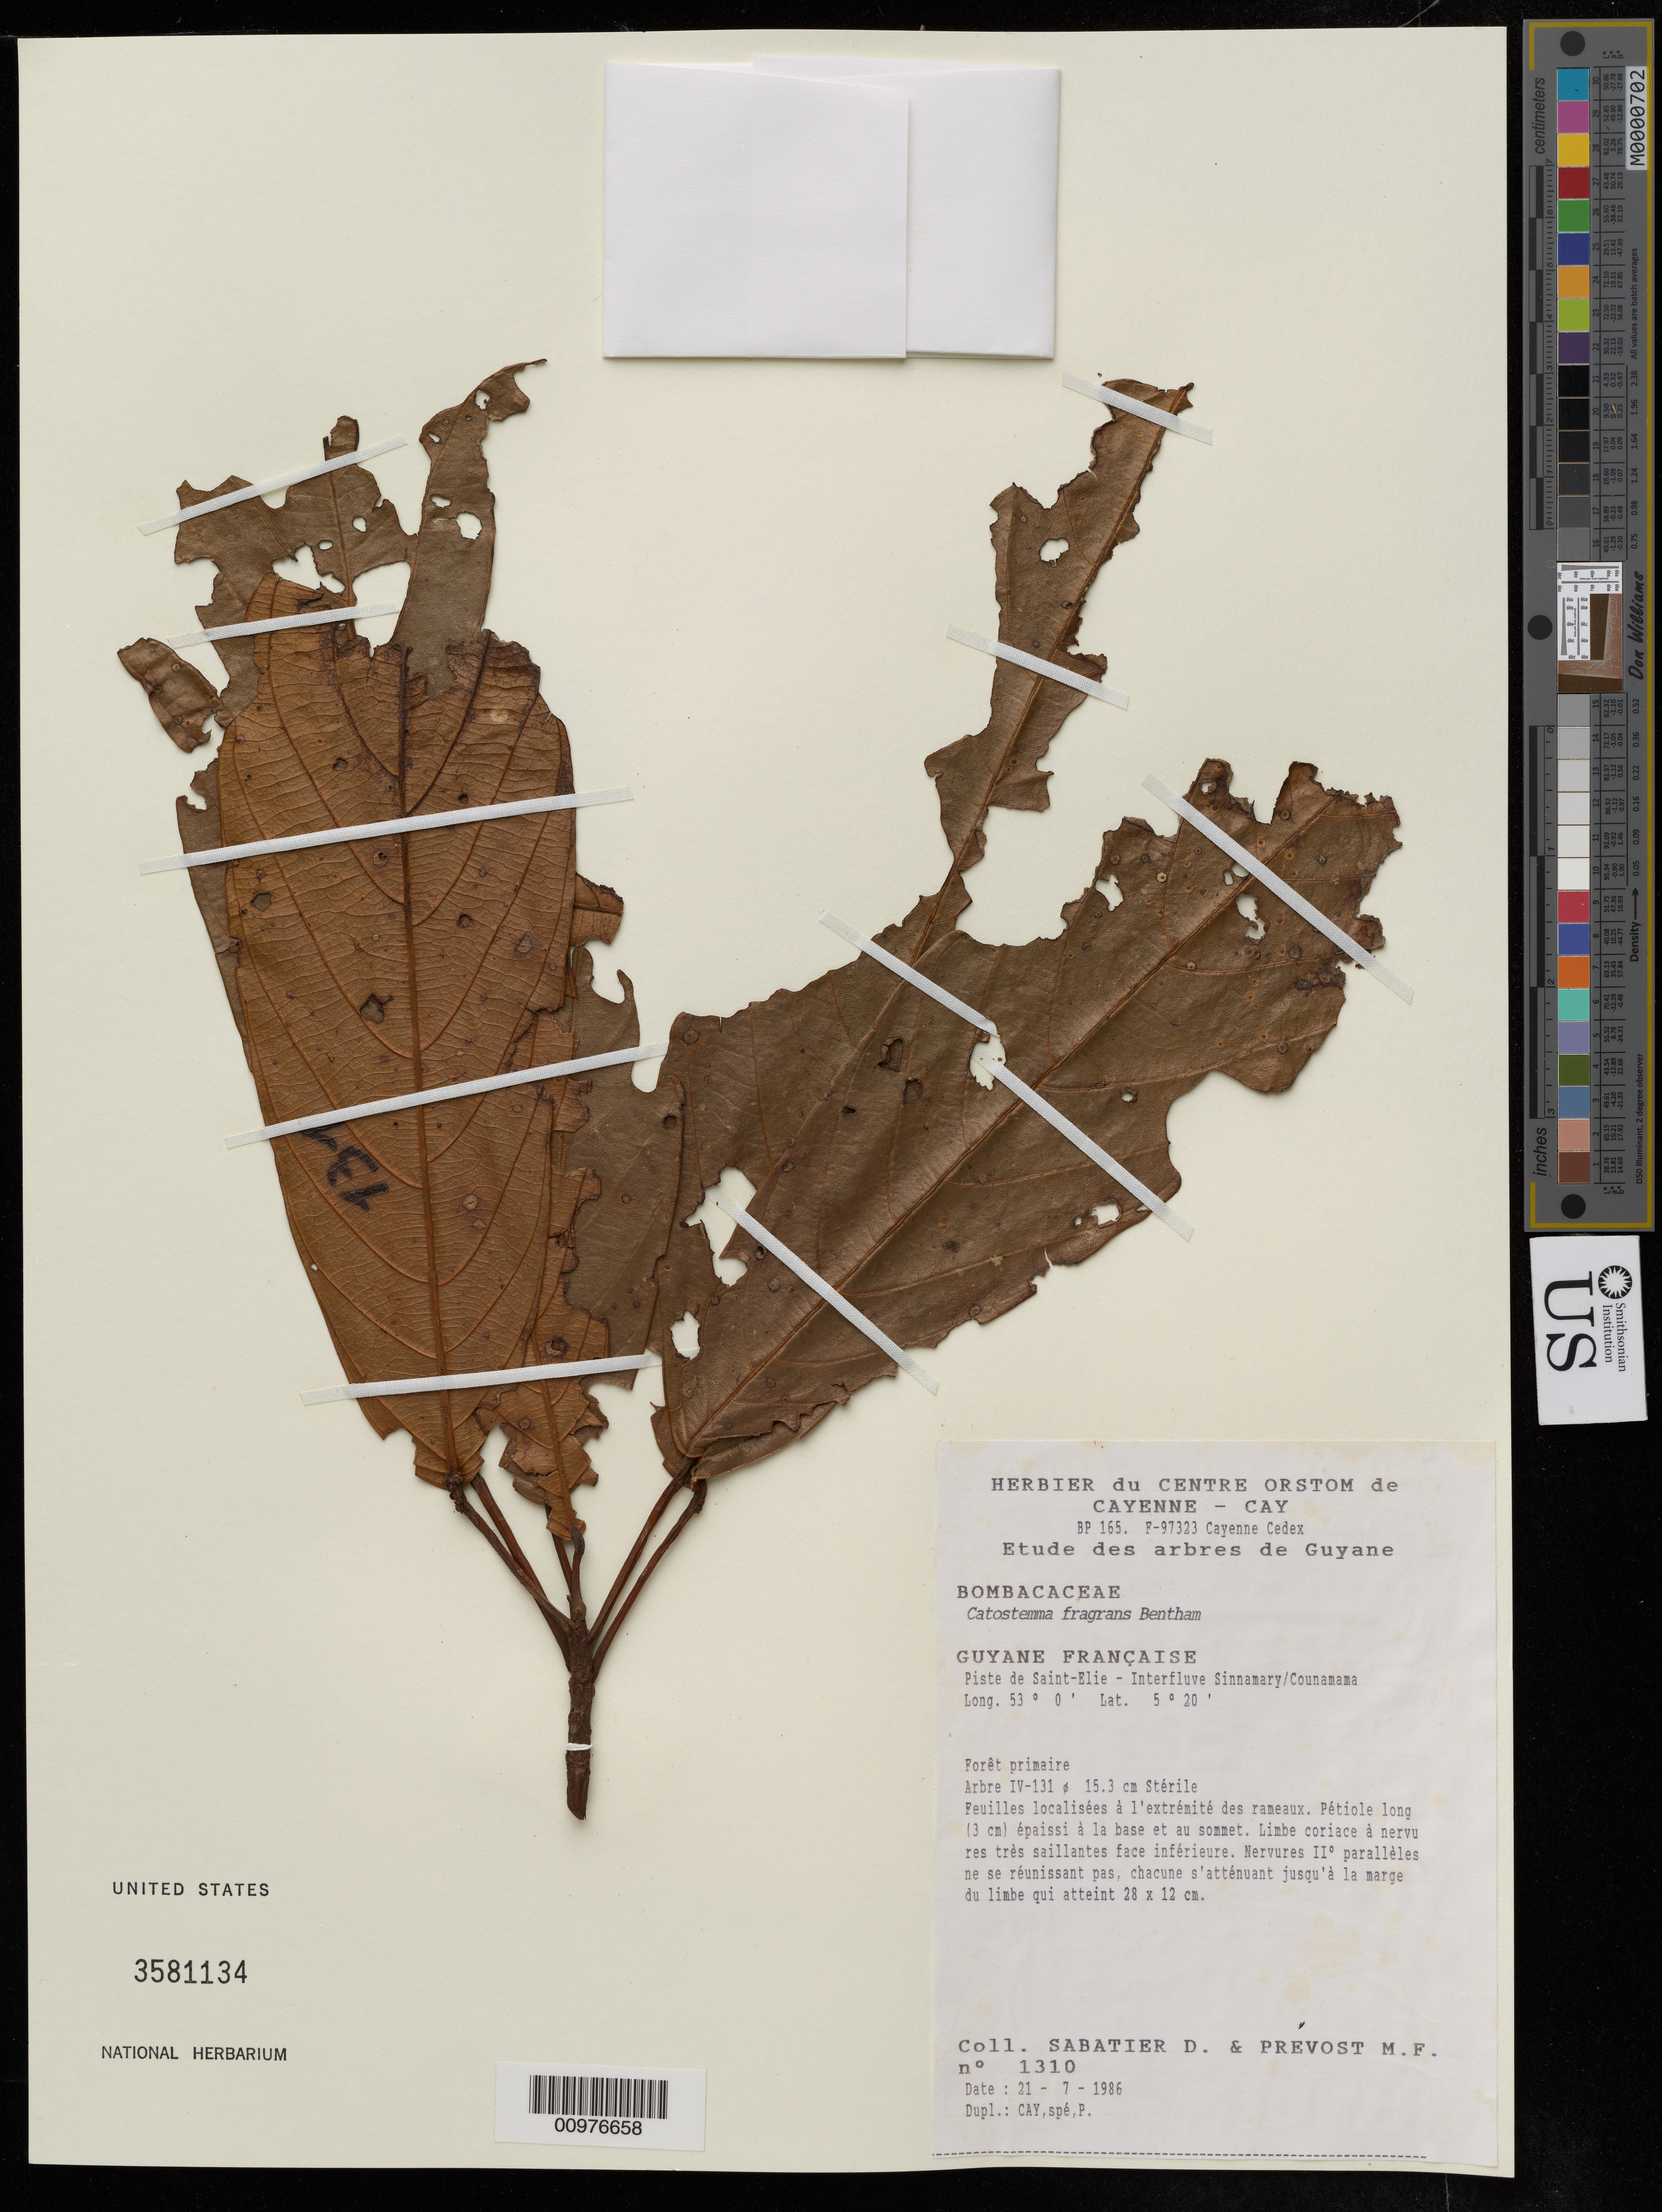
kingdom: Plantae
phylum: Tracheophyta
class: Magnoliopsida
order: Malvales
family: Malvaceae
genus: Catostemma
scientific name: Catostemma fragrans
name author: Benth.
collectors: D. Sabatier & M.-F. Prévost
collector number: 1310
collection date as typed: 21-7-1986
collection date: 1986-07-21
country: French Guiana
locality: Piste de Saint-Elie - Interfluve Sinnamary/Counamama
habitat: foret primaire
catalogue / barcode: US 3581134